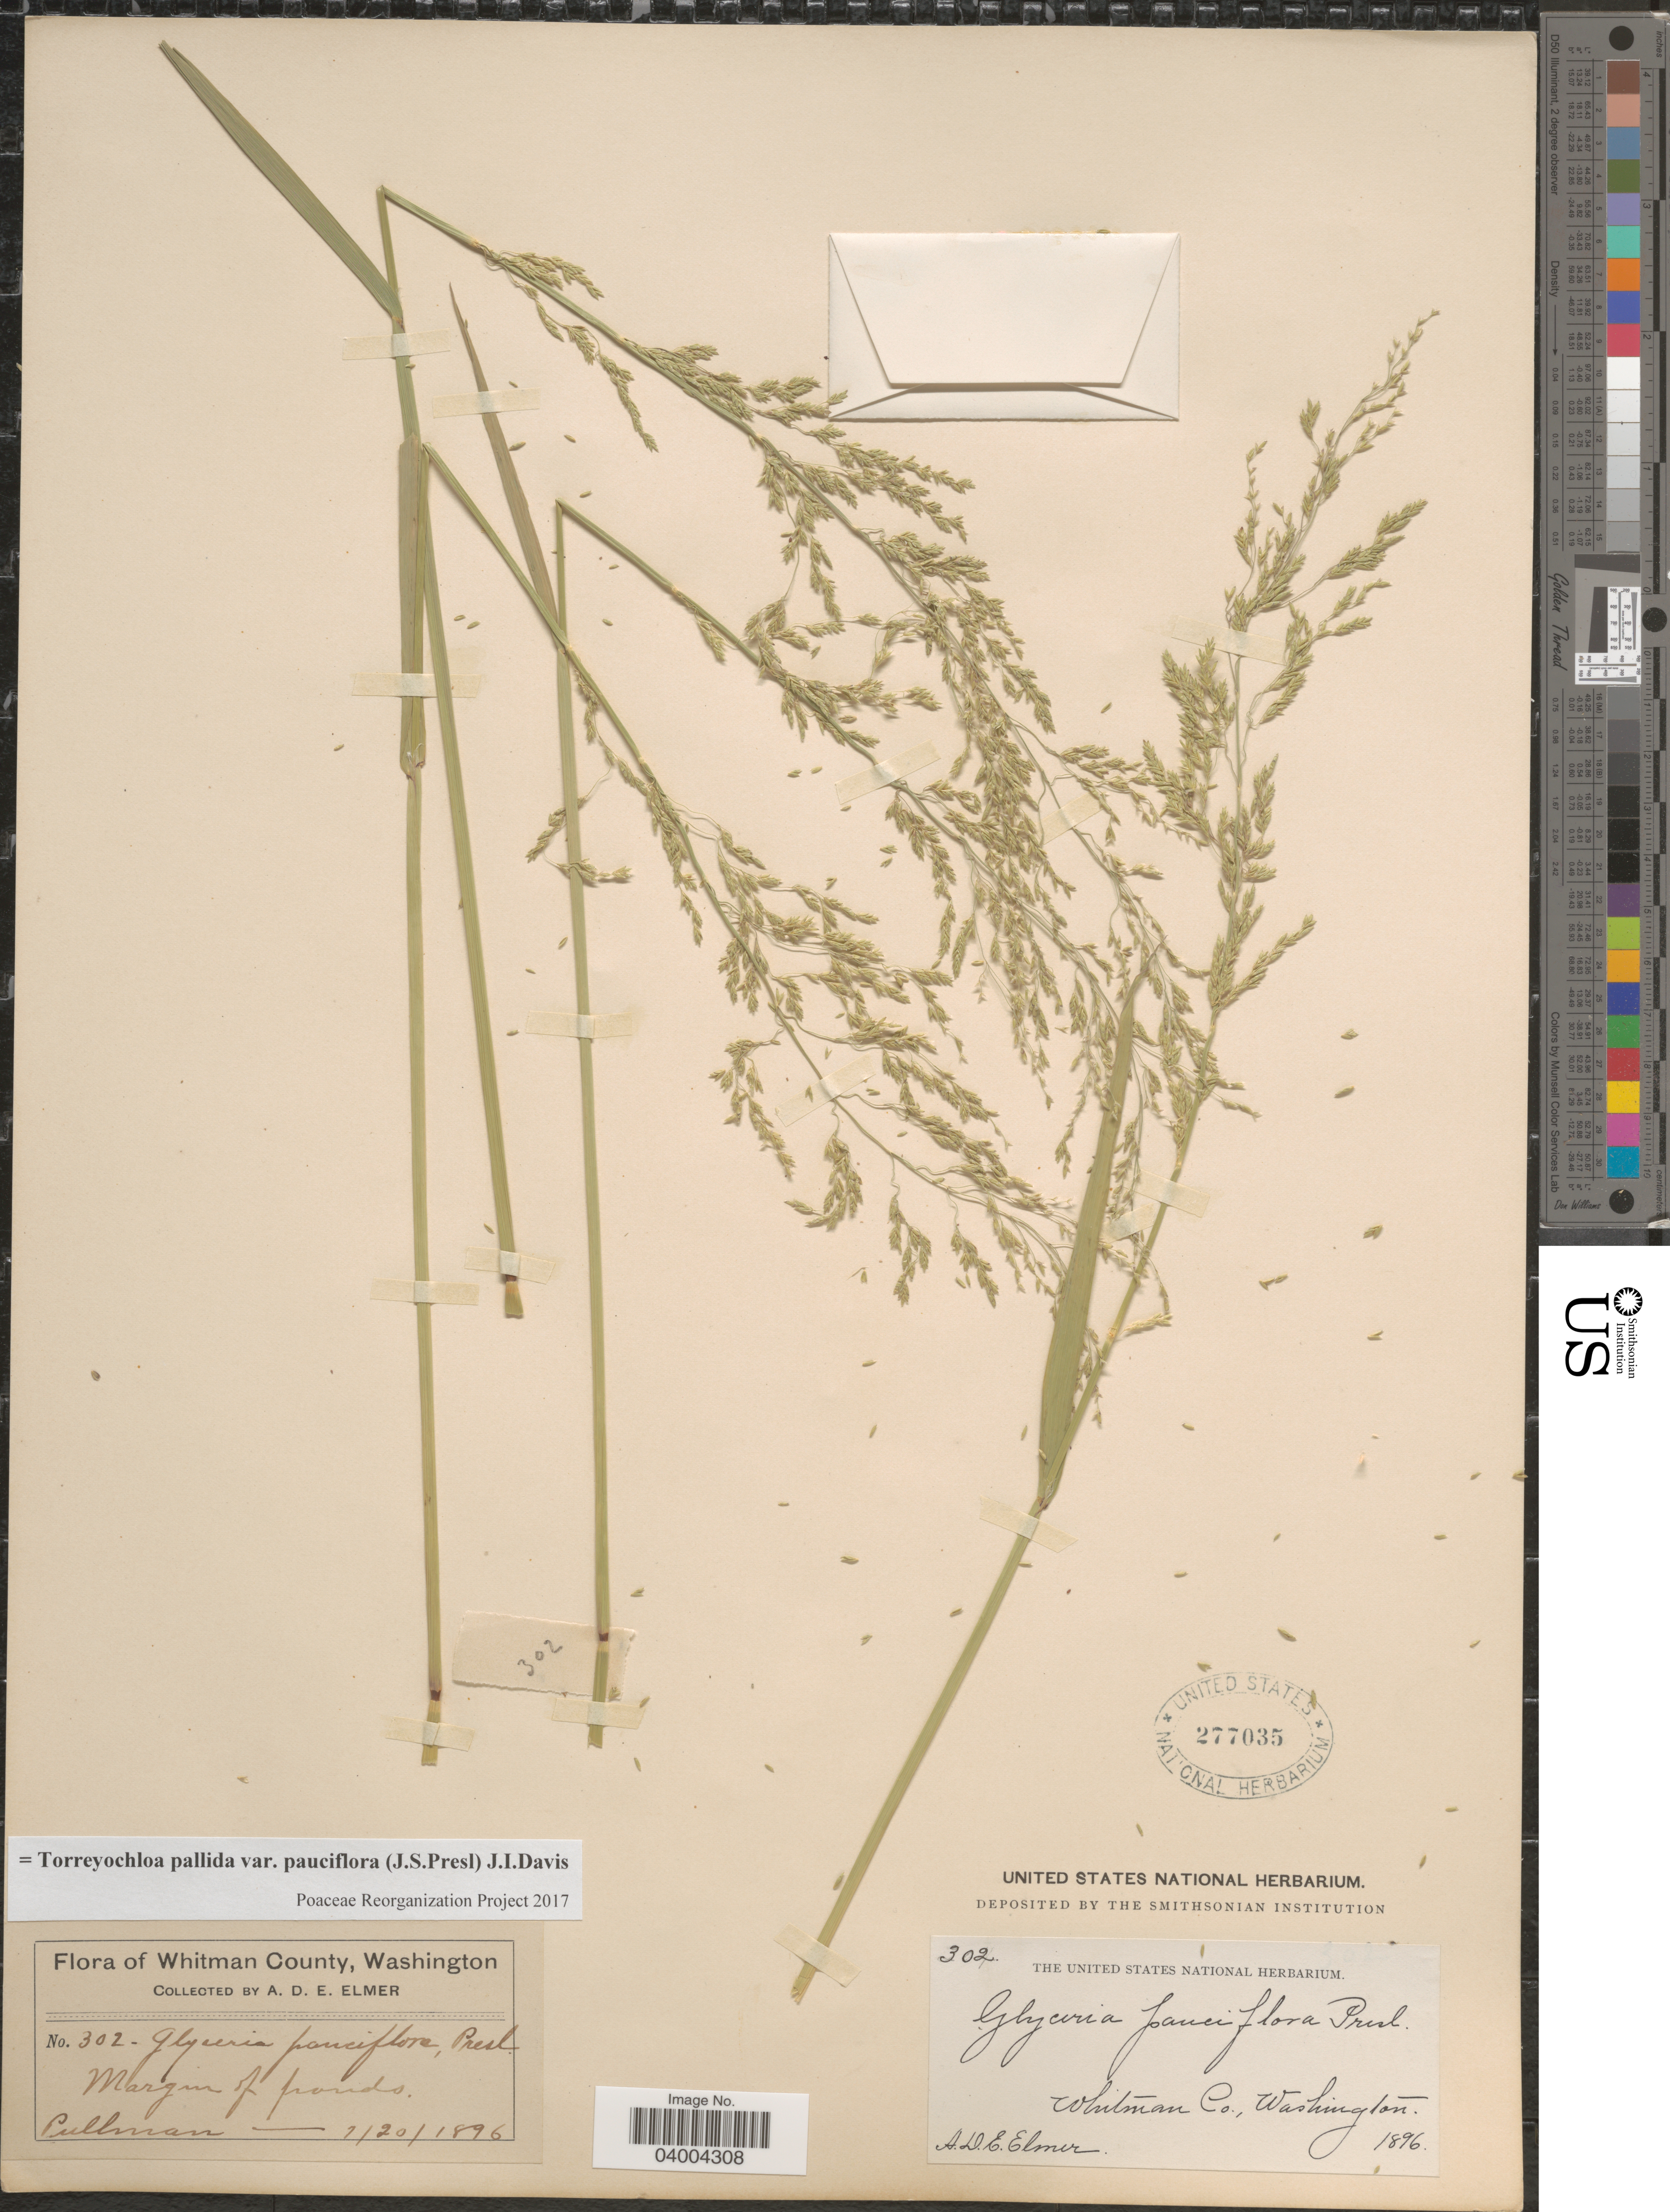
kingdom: Plantae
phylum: Tracheophyta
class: Liliopsida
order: Poales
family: Poaceae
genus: Torreyochloa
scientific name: Torreyochloa pallida var. pauciflora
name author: (J. Presl) J.I. Davis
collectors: A. D. E. Elmer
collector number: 302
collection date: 1896-01-20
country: United States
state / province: Washington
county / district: Whitman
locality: Whitman County. Margin of ponds.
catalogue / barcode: US 277035